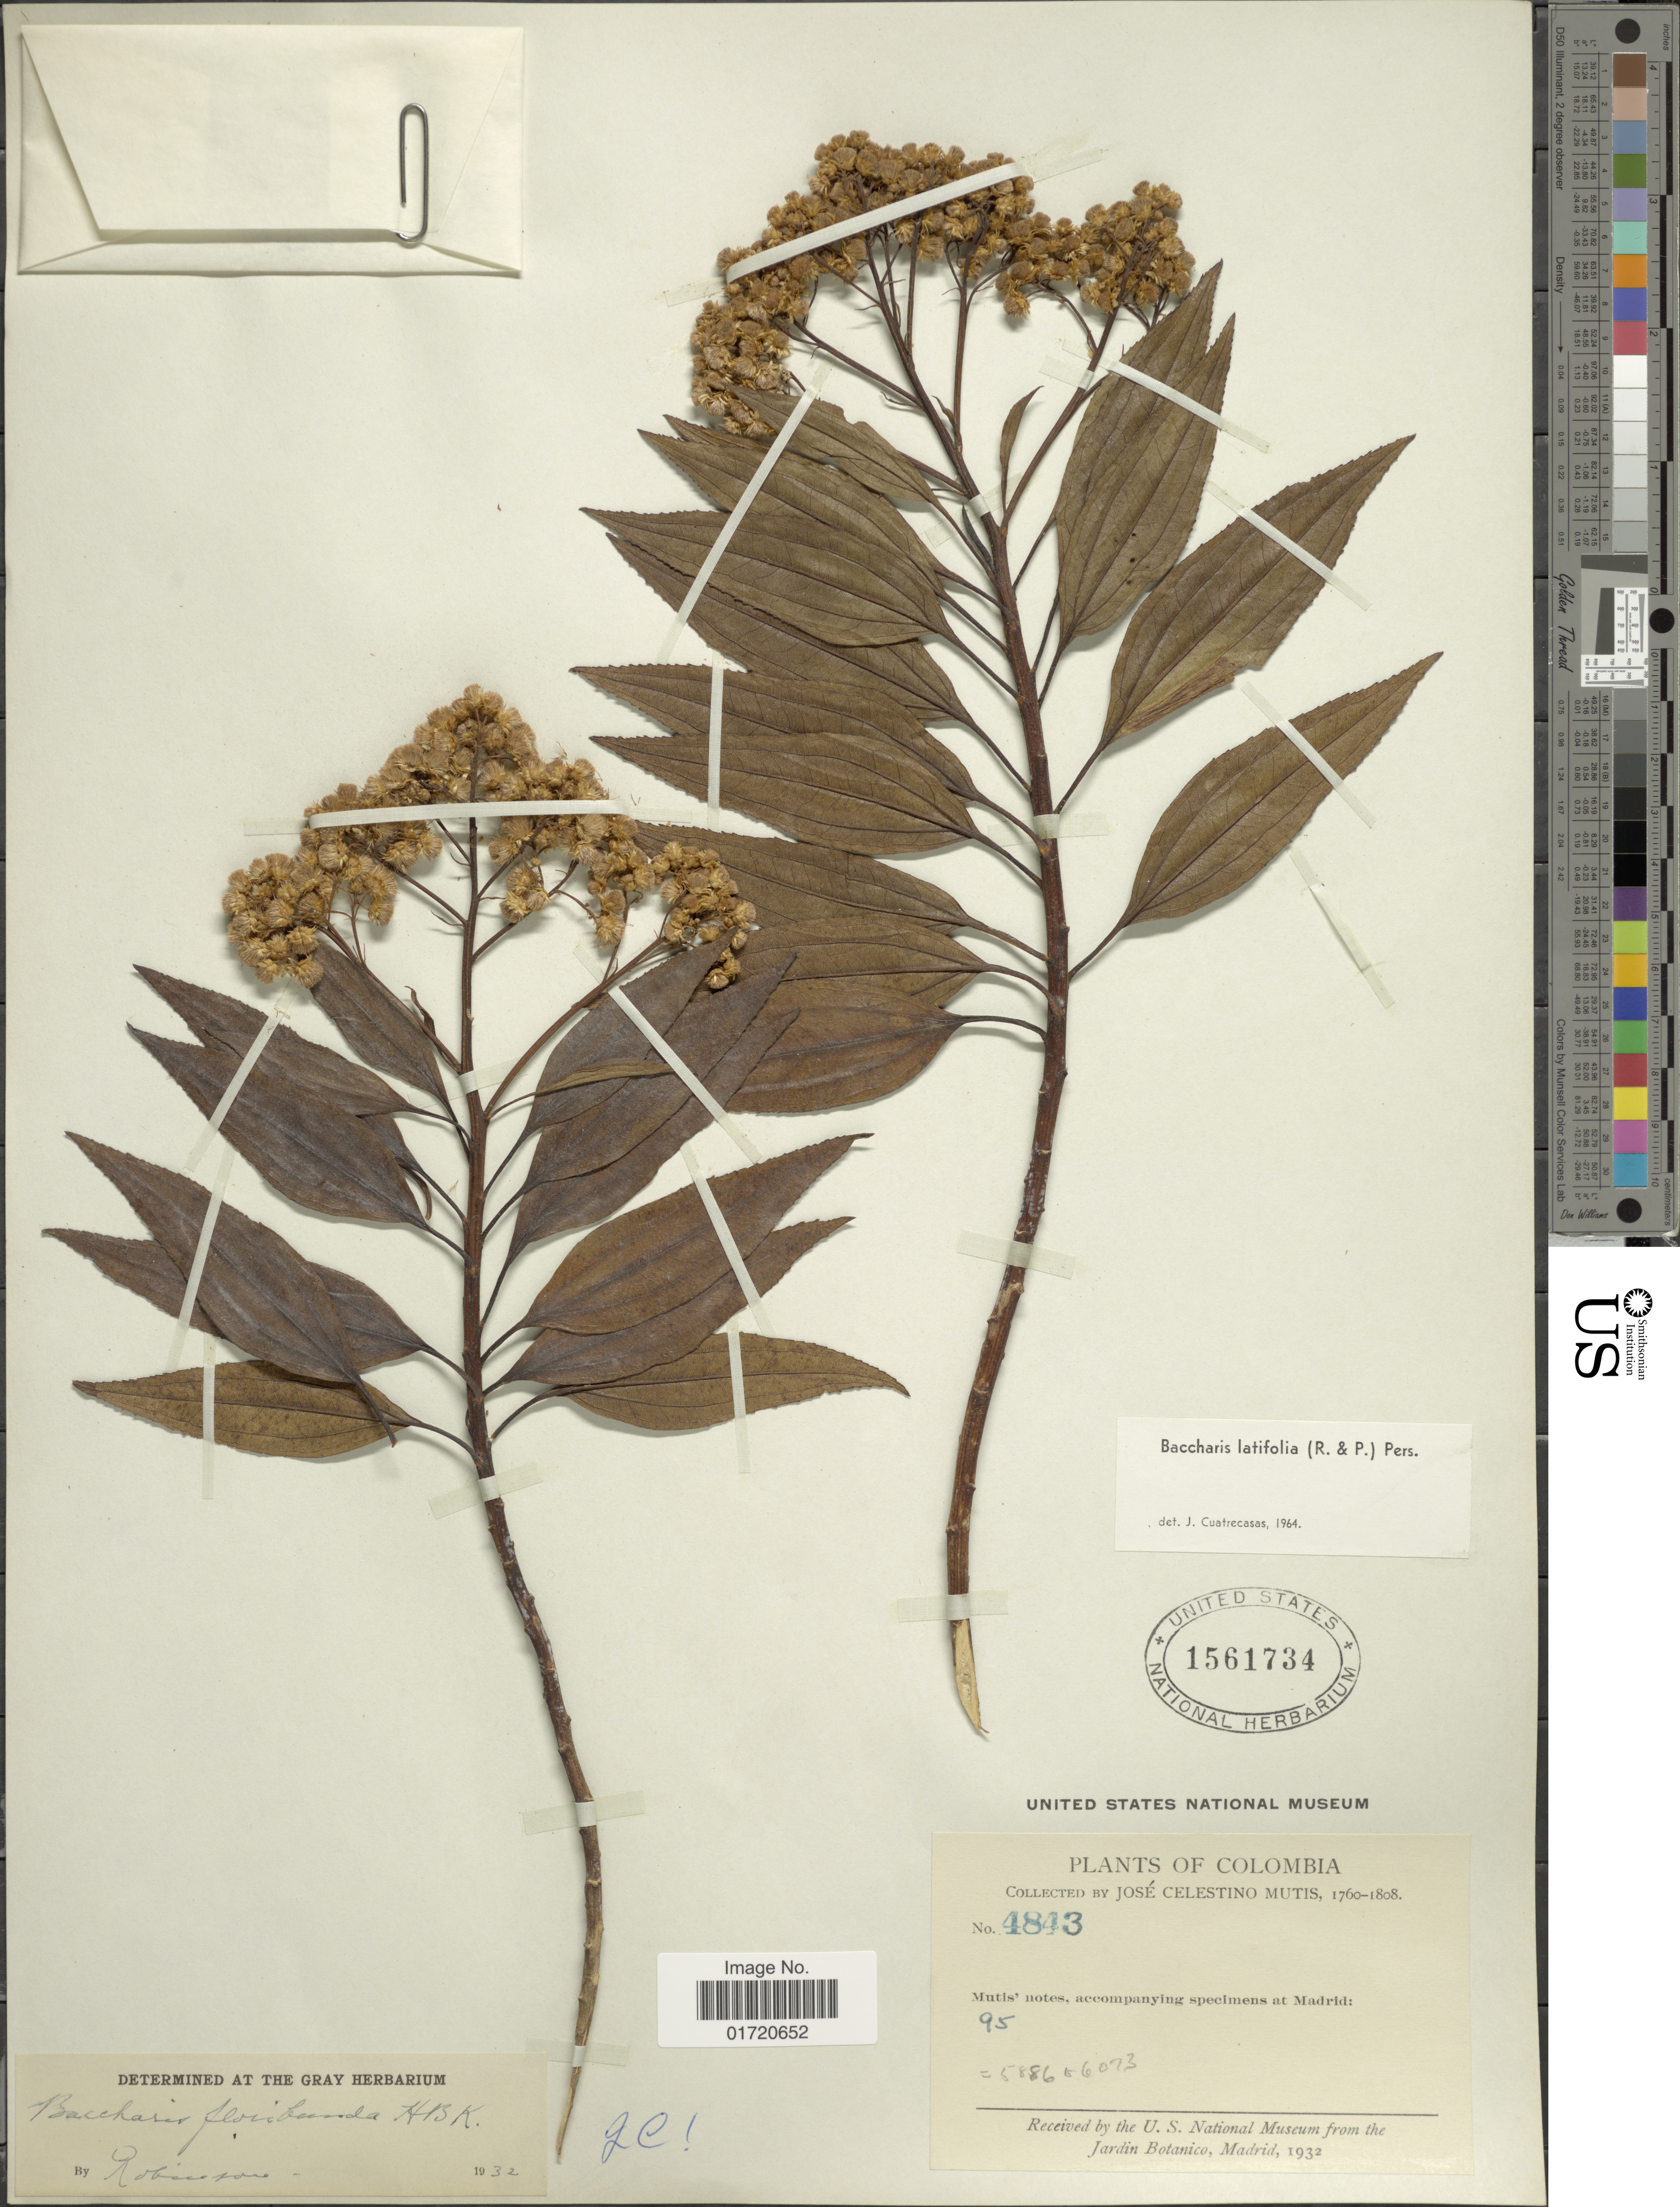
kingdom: Plantae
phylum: Tracheophyta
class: Magnoliopsida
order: Asterales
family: Asteraceae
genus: Baccharis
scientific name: Baccharis latifolia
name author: (Ruiz & Pav.) Pers.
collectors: J. C. B. Mutis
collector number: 4843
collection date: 1760/1808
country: Colombia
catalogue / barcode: US 1561734